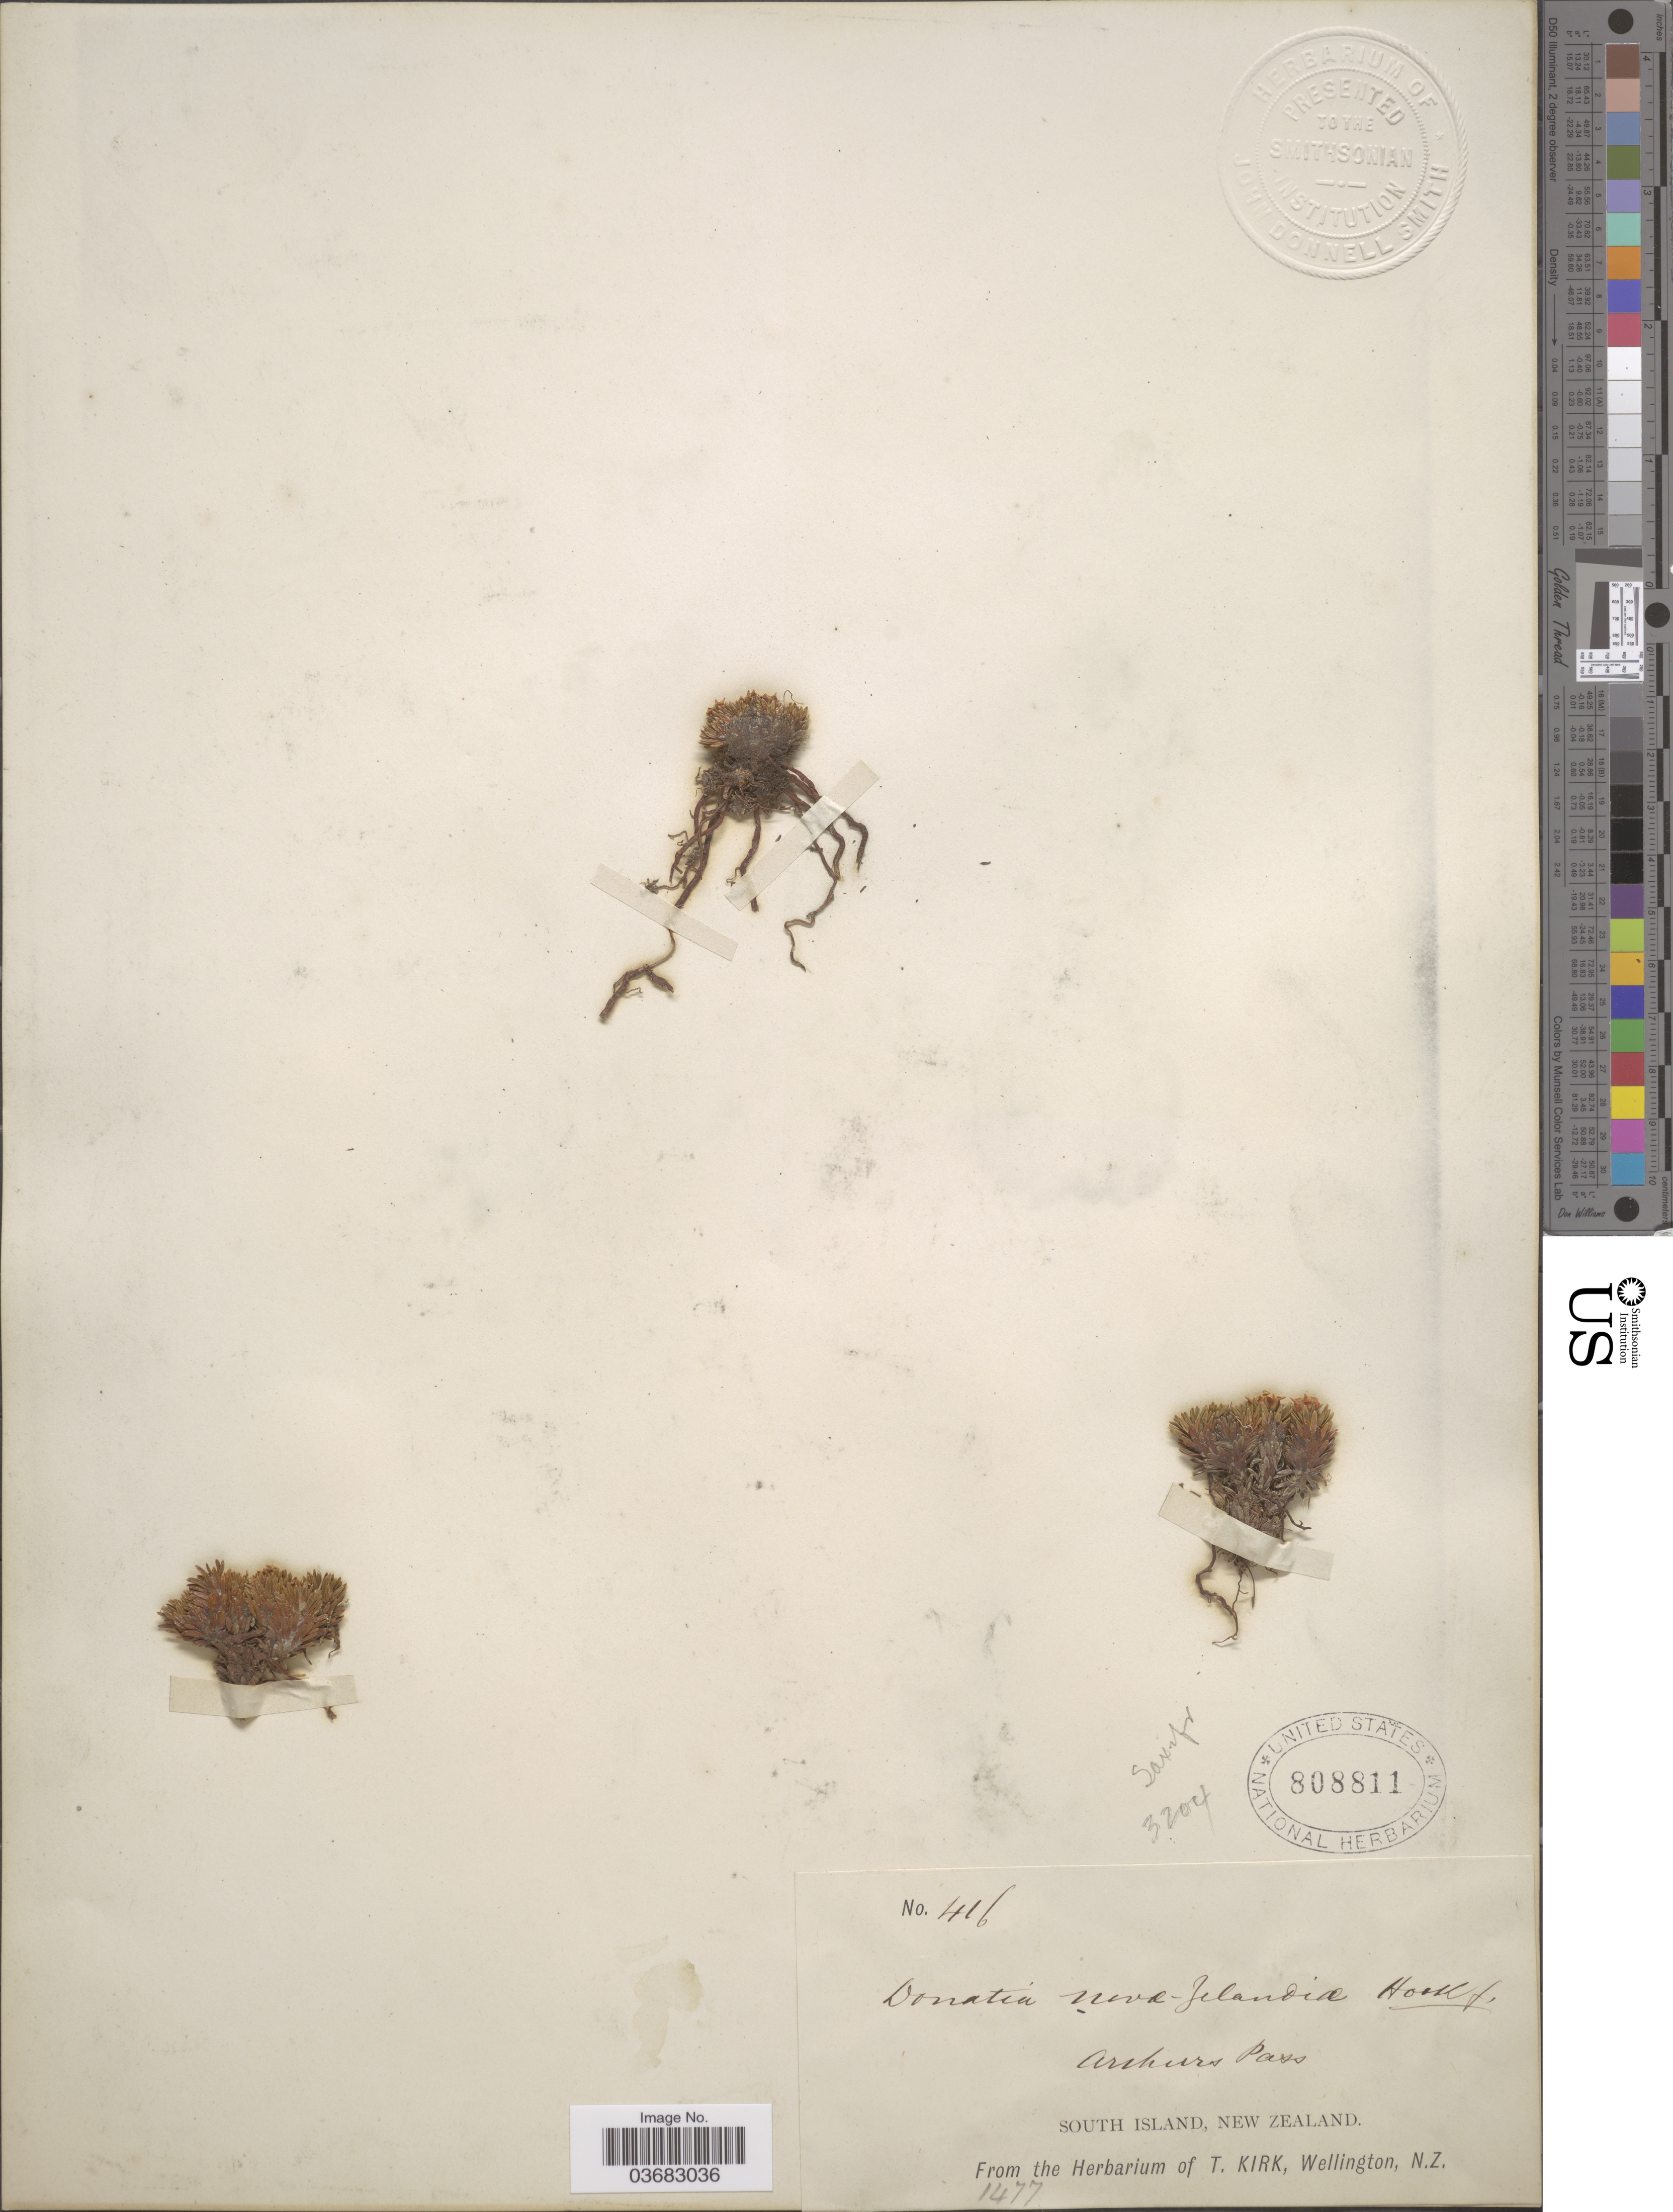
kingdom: Plantae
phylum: Tracheophyta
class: Magnoliopsida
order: Asterales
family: Stylidiaceae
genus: Donatia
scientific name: Donatia novae-zelandiae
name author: Hook. f.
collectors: ex Herb. T. Kirk, Wellington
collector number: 416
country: New Zealand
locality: Arthurs Pass. South Island.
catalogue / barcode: US 808811